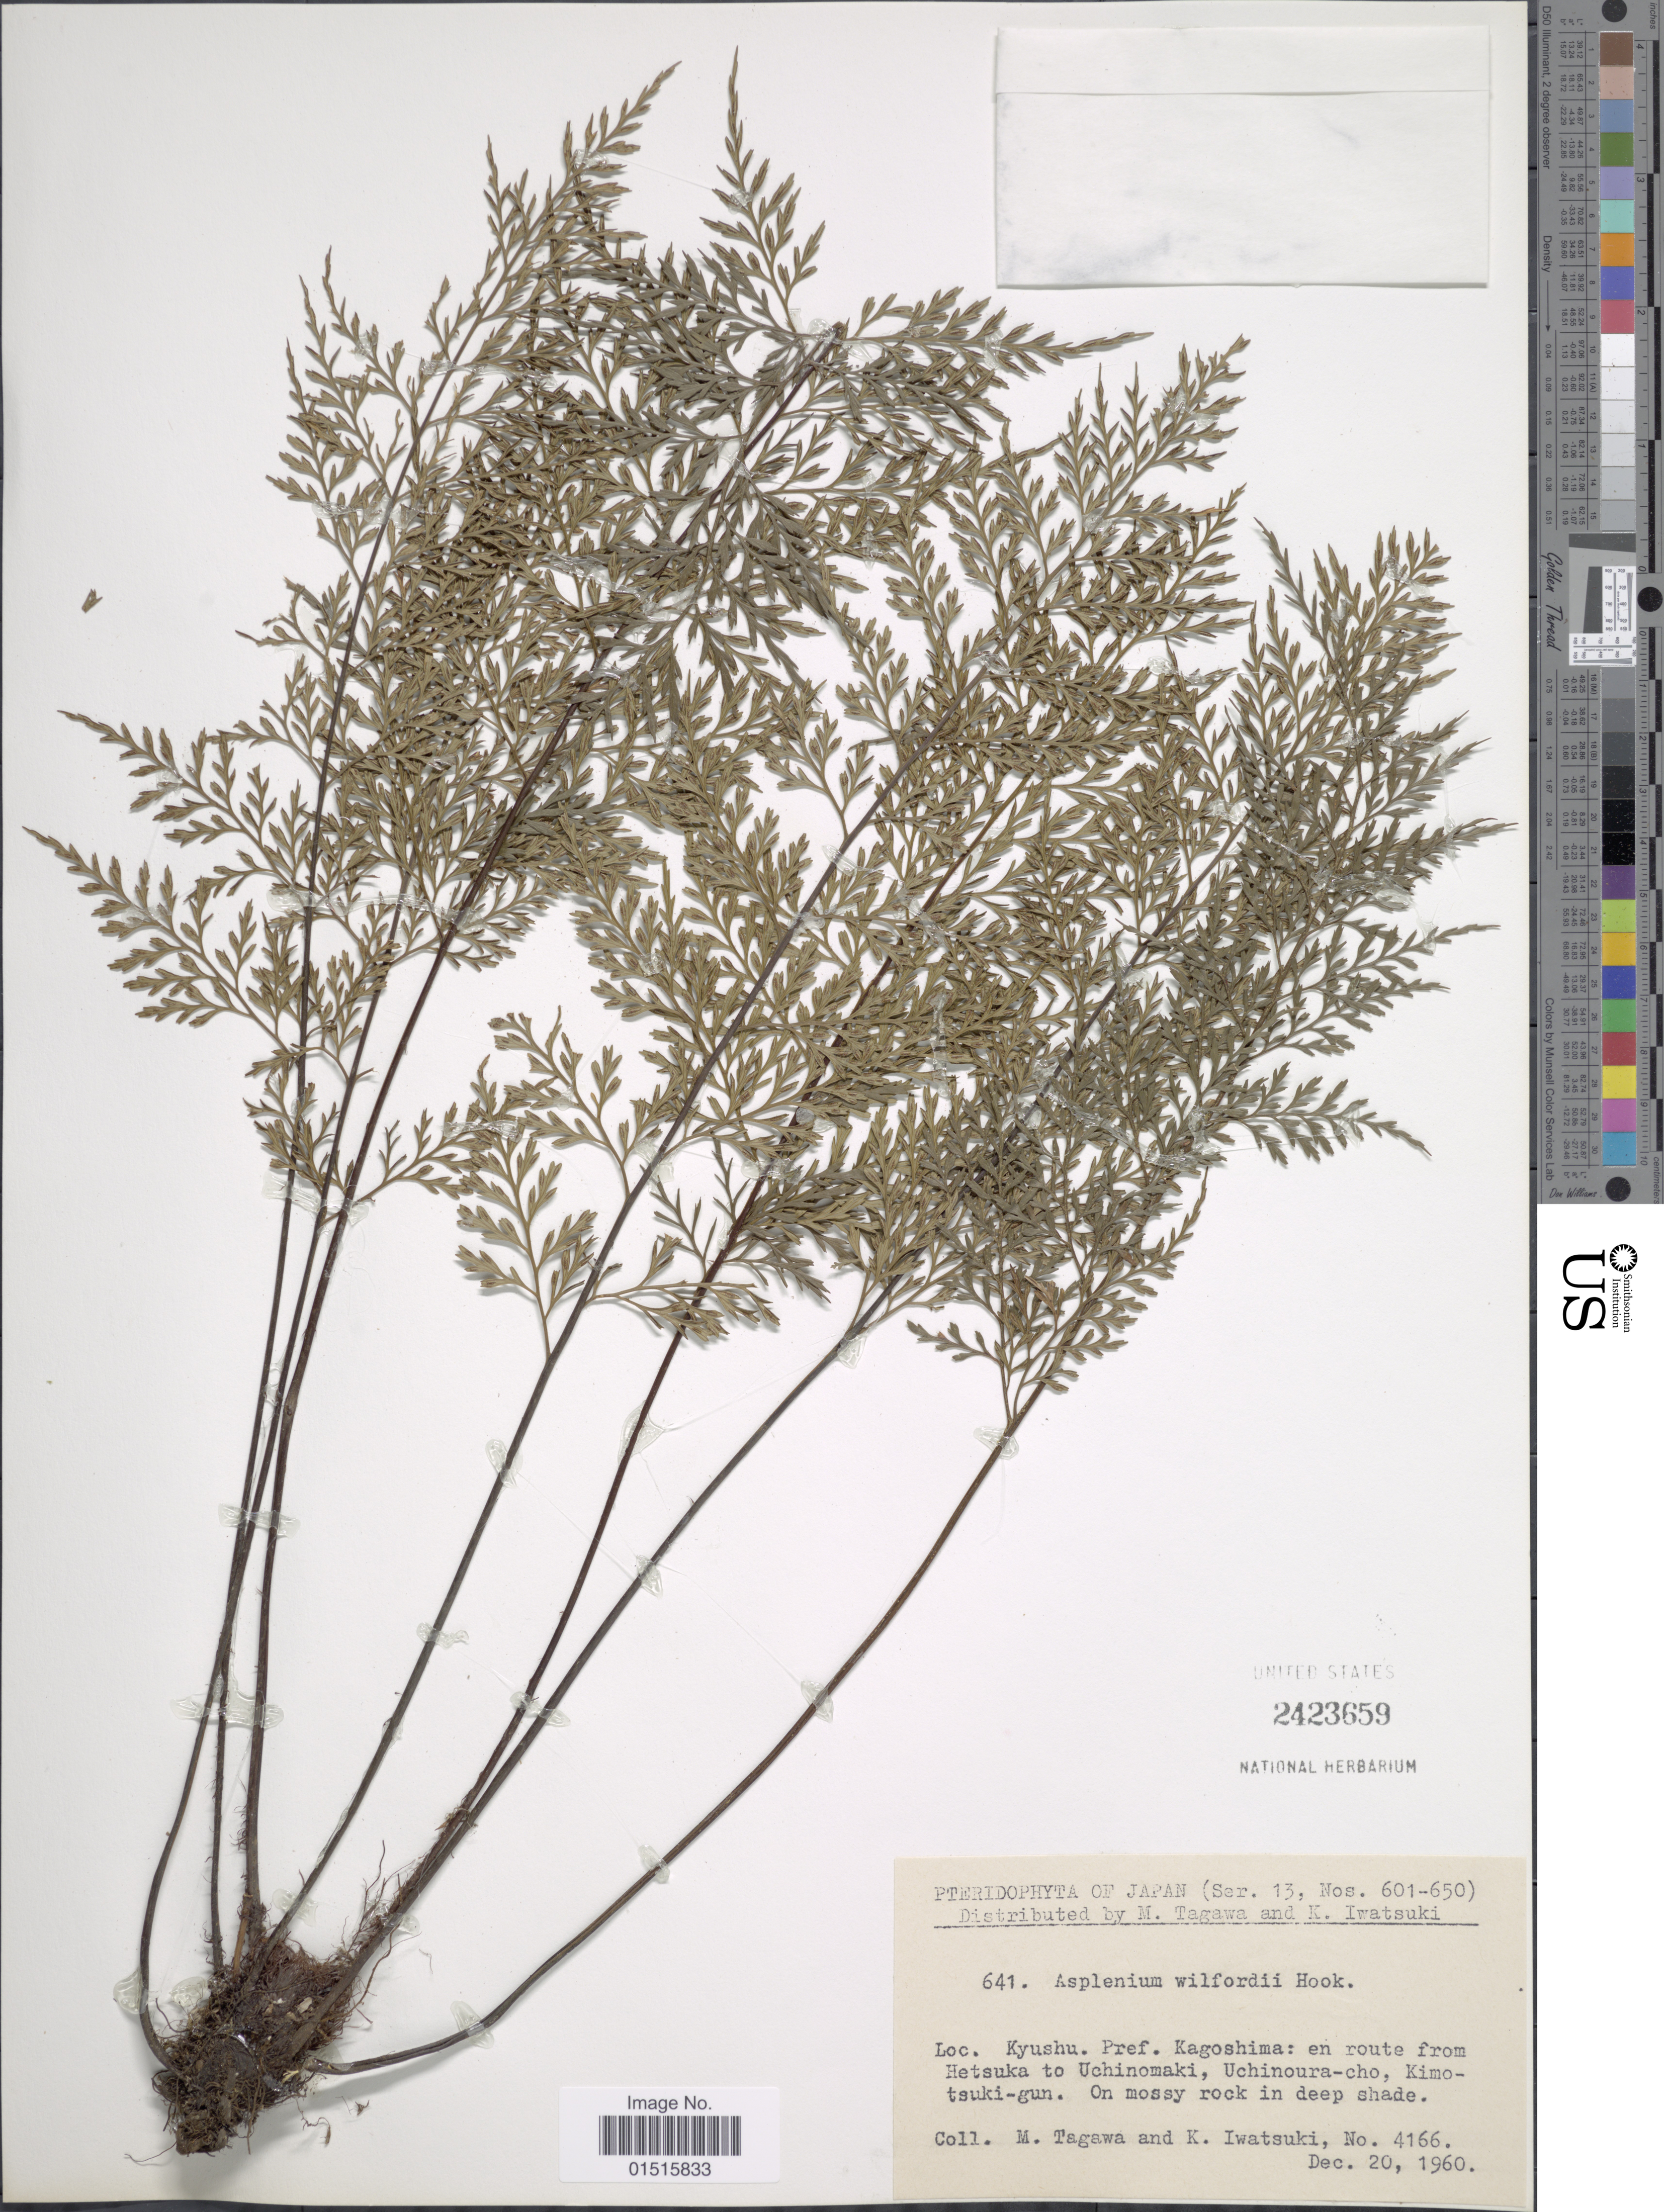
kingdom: Plantae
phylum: Tracheophyta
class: Polypodiopsida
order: Polypodiales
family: Aspleniaceae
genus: Asplenium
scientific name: Asplenium wilfordii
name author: Mett. ex Kuhn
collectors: M. Tagawa & K. Iwatsuki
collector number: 4166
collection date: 1960-12-20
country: Japan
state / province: Kagosima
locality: Kyushu. Pref. Kagoshima: en route from Hetsuka to Uchinomaki, Uchinoura-cho, Kimotsuki- gun.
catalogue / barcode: US 2423659